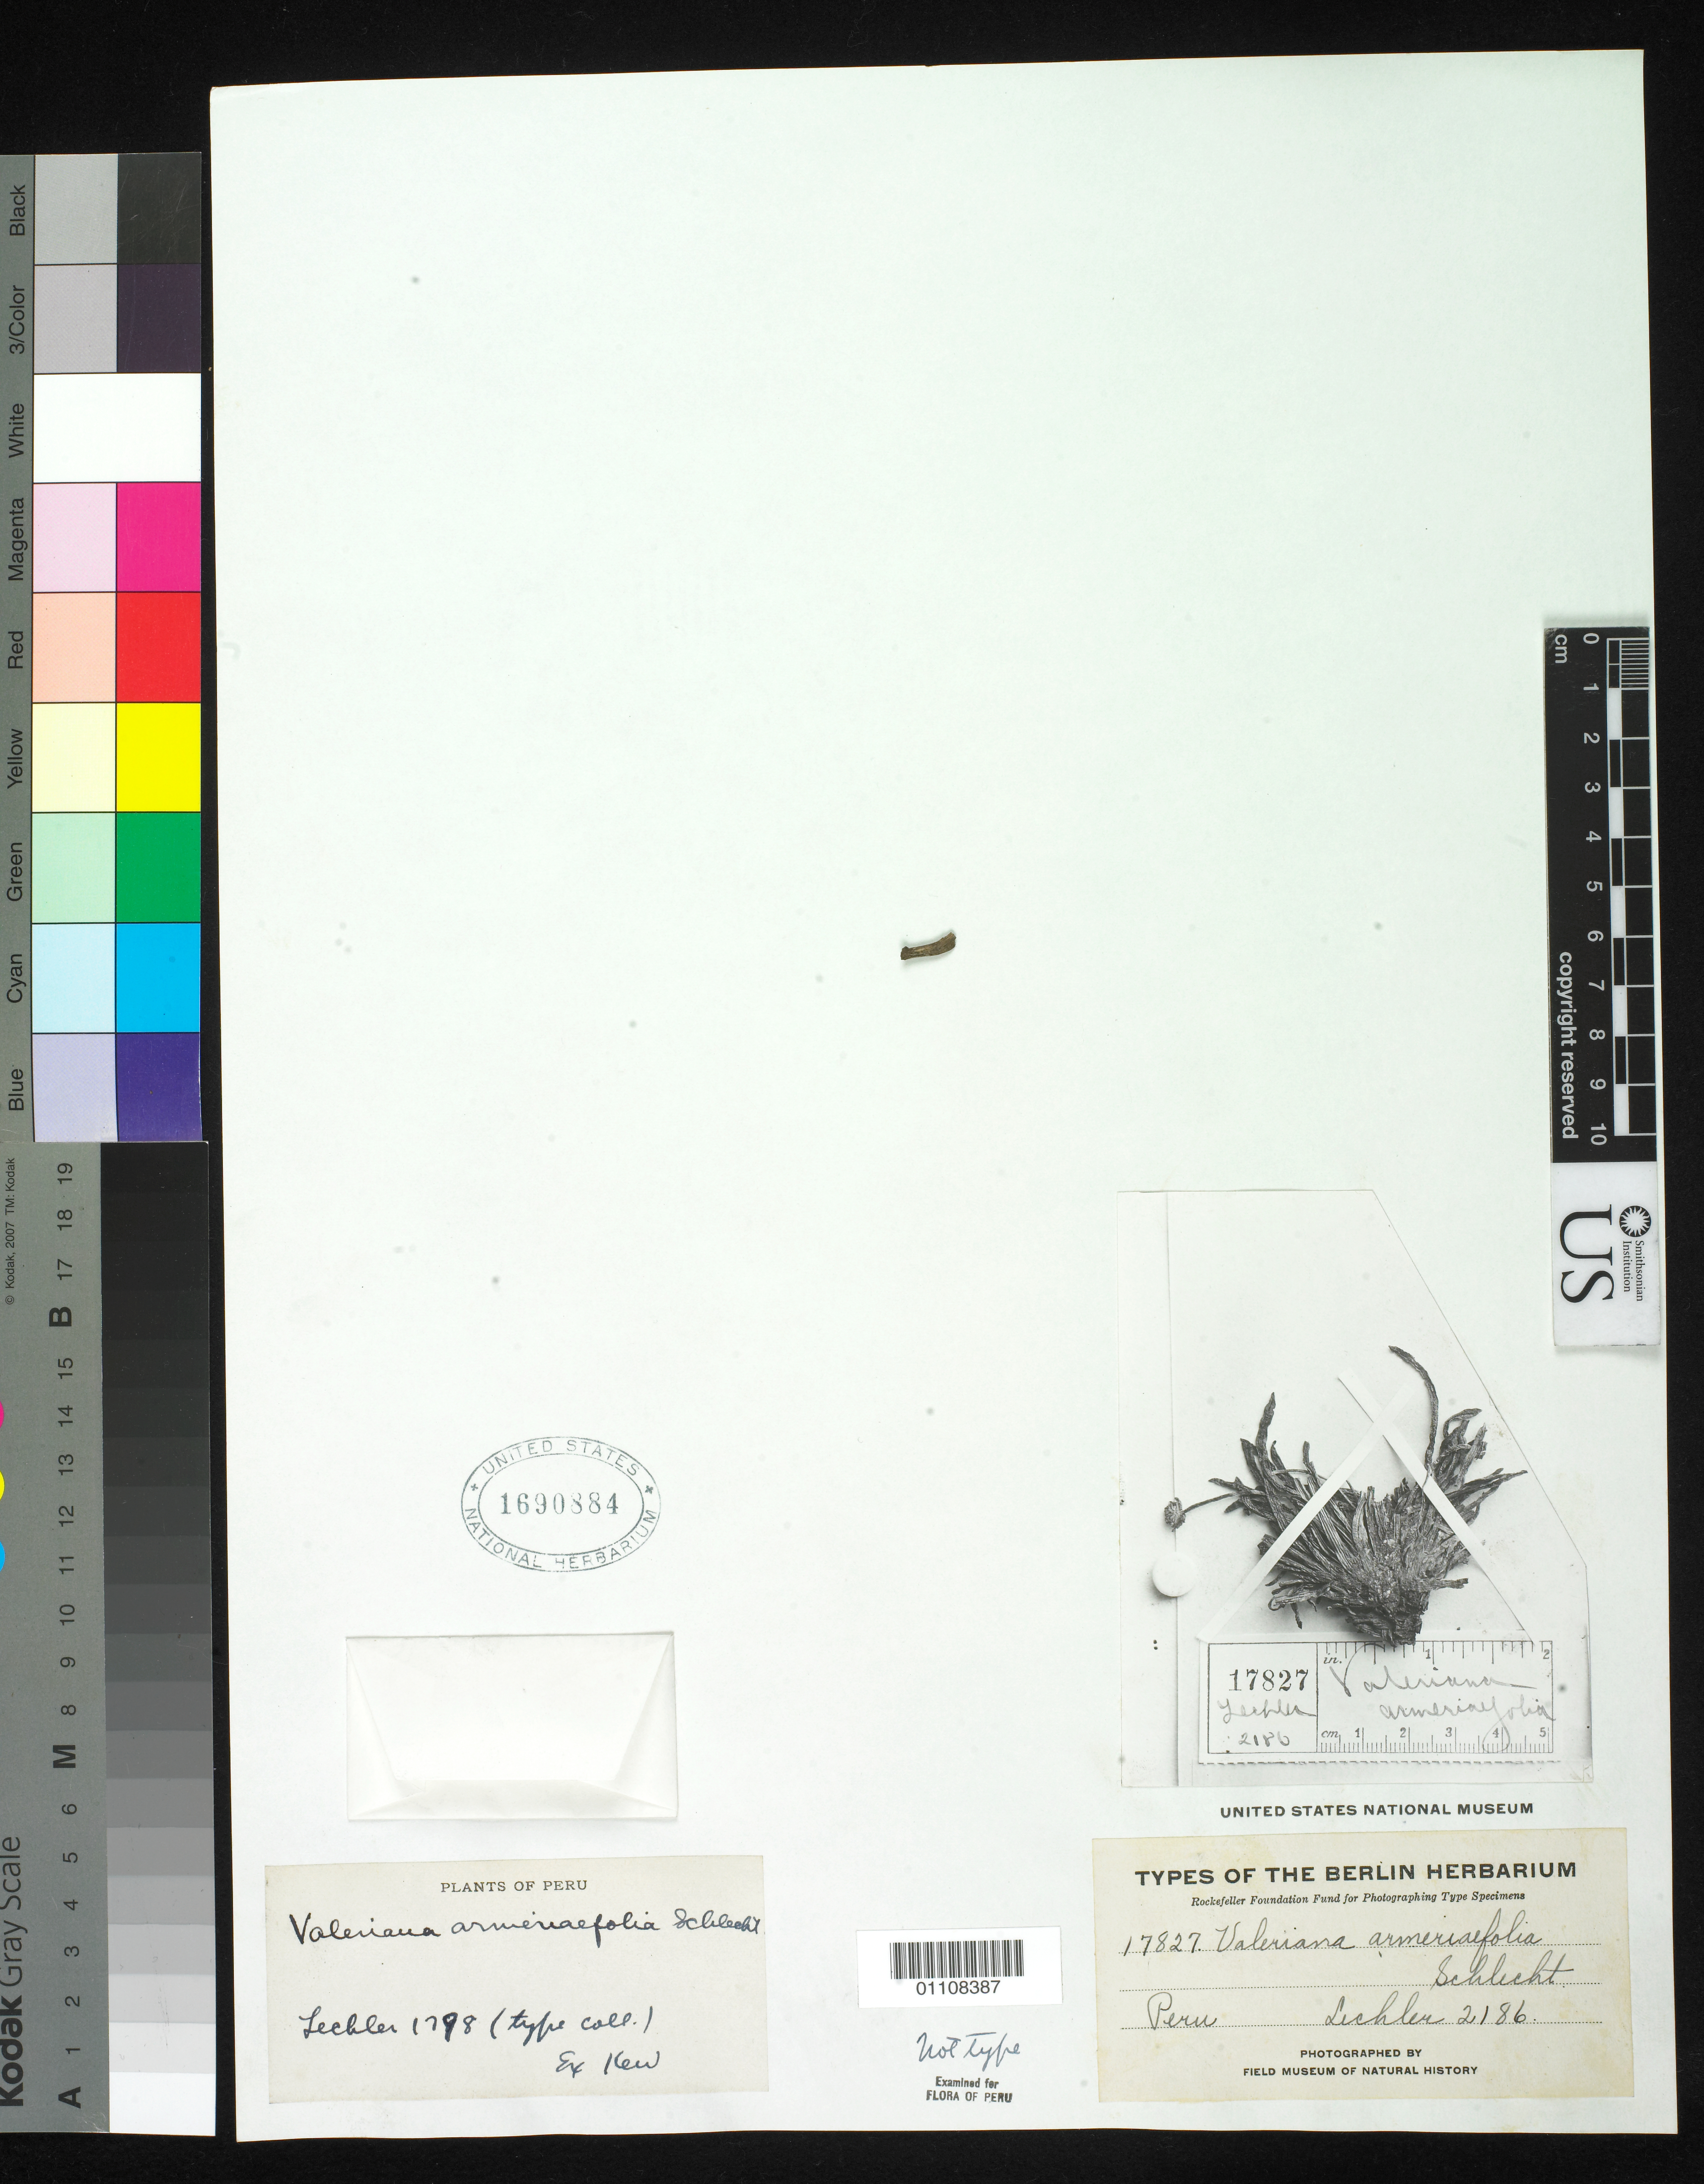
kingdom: Plantae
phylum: Tracheophyta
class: Magnoliopsida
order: Dipsacales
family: Caprifoliaceae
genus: Valeriana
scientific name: Valeriana armeriifolia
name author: Schltdl.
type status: Type Collection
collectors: W. Lechler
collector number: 1798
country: Peru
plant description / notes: Sheet mounted with fragmentary material of type collection ex herb. Kew and photograph of non-type Lechler 2186 (ex herb. Berlin).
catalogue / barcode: US 1690884